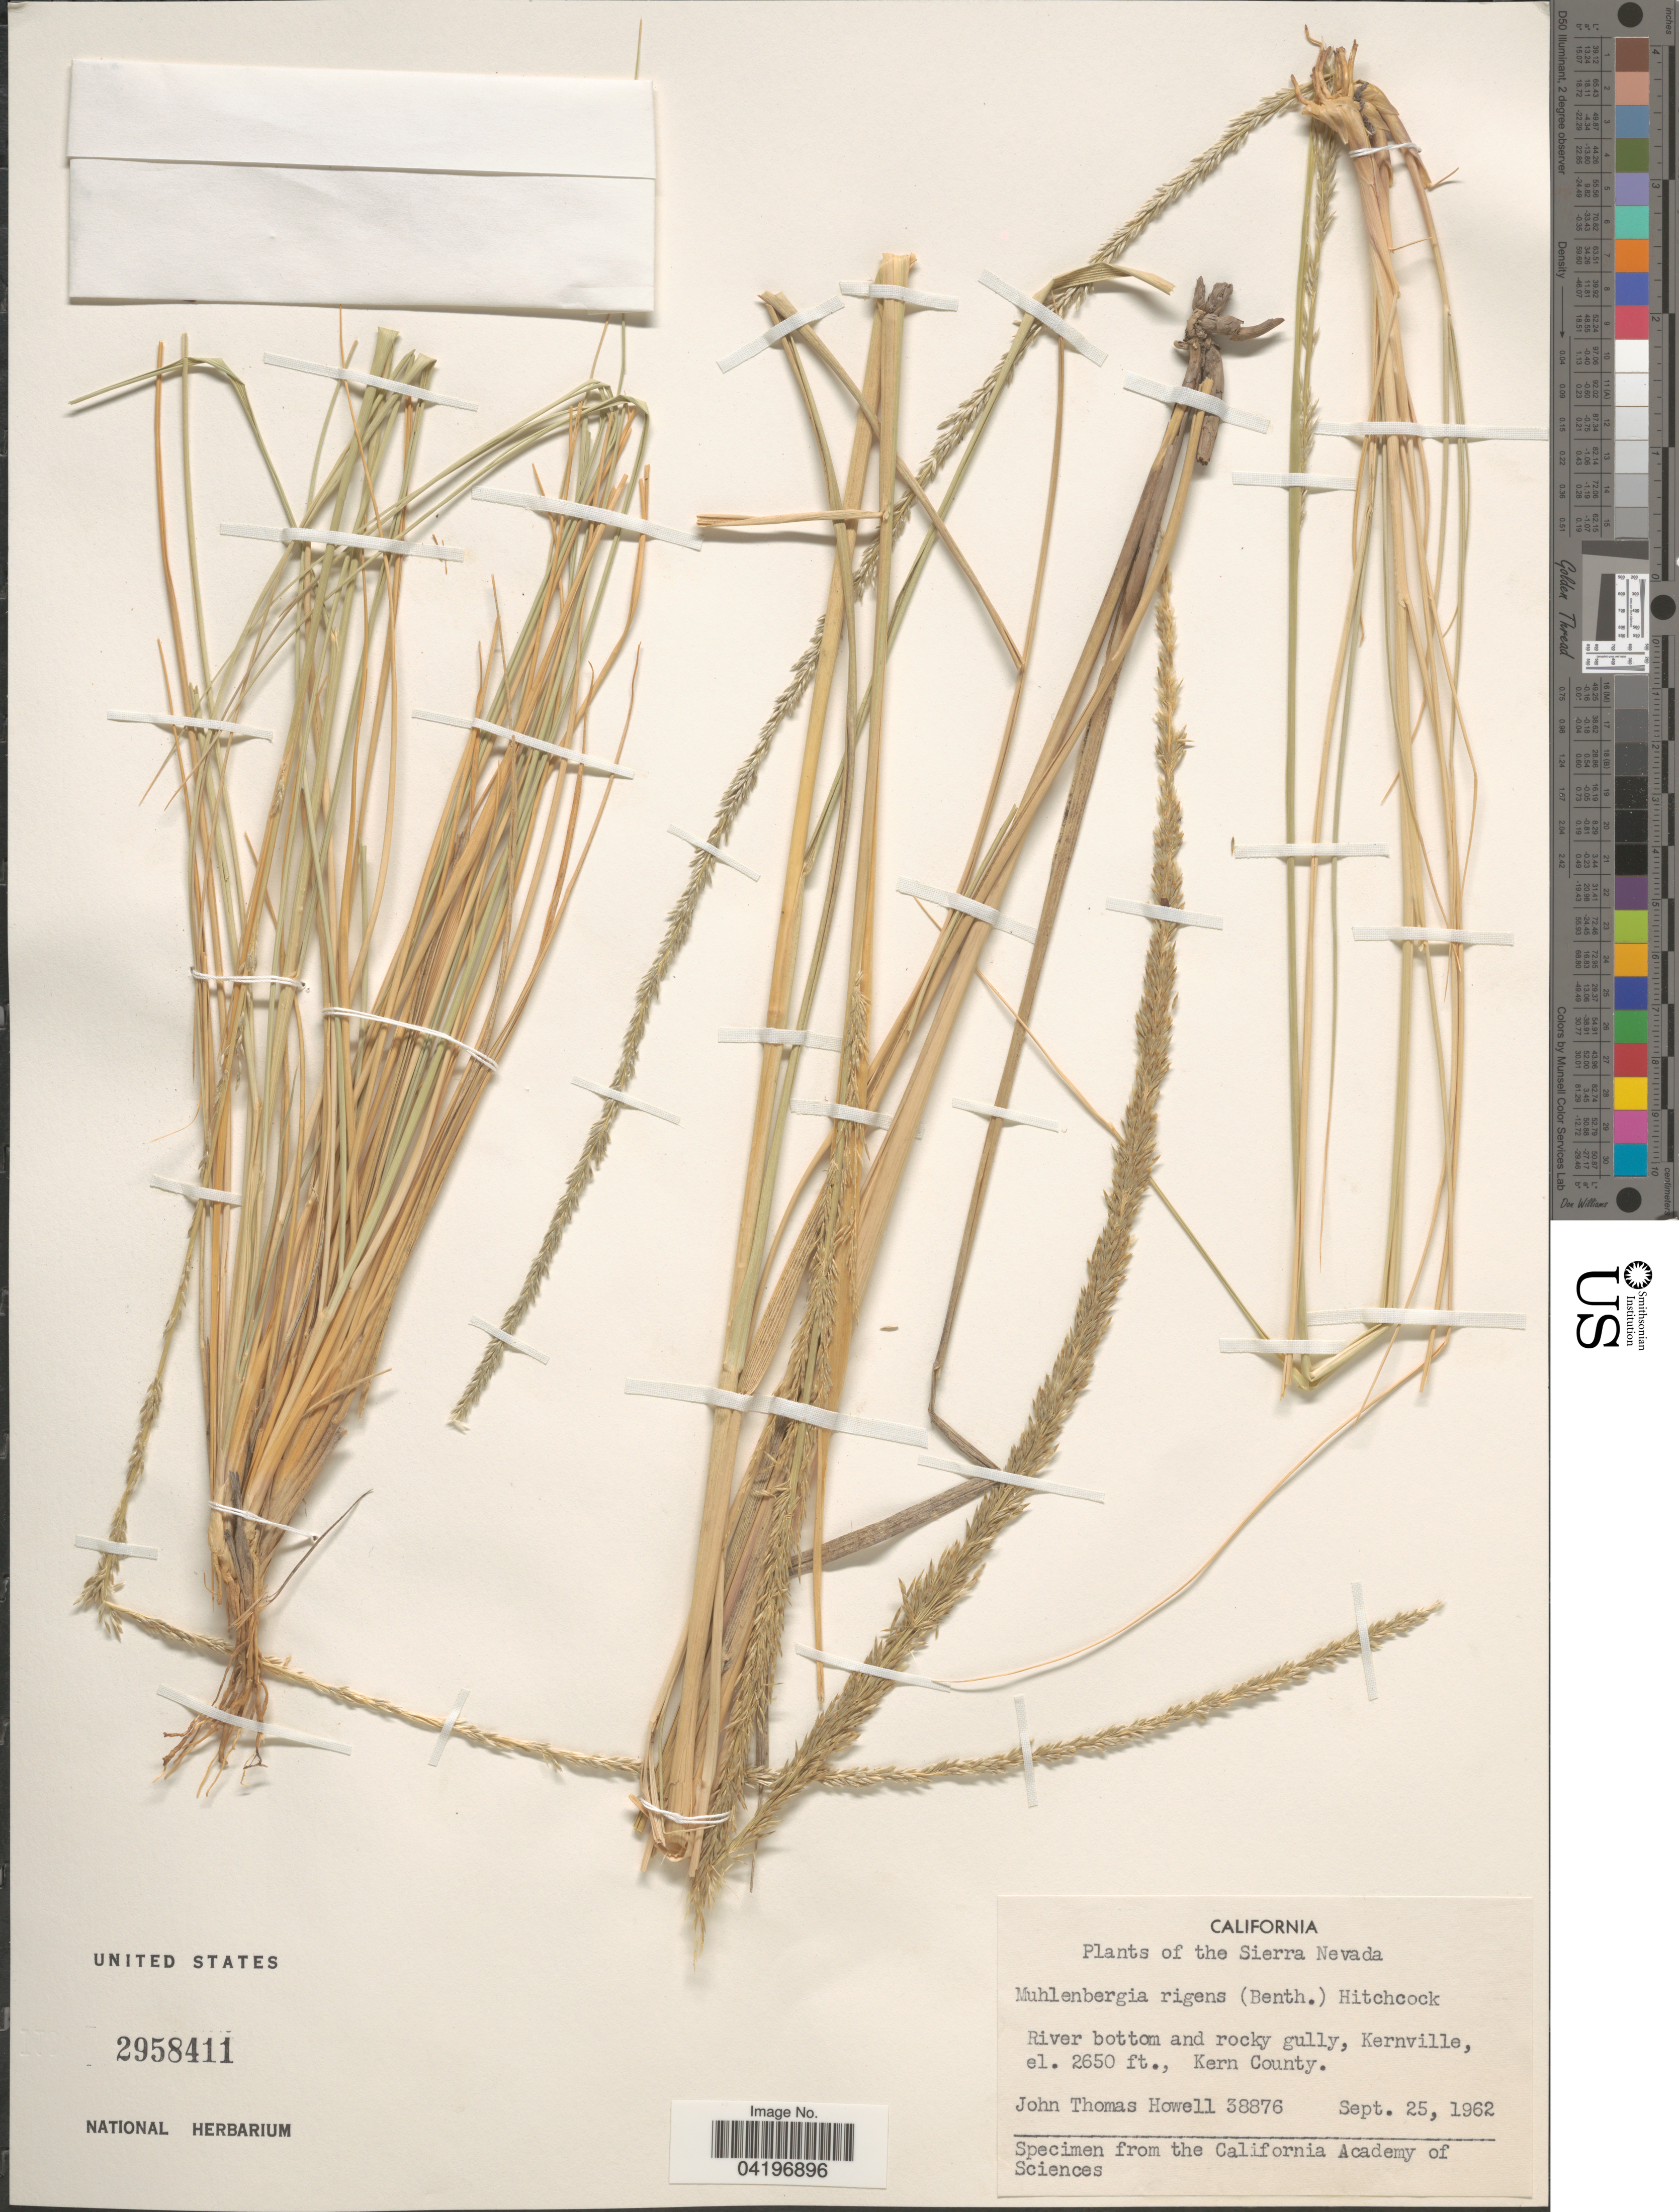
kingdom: Plantae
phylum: Tracheophyta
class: Liliopsida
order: Poales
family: Poaceae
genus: Muhlenbergia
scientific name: Muhlenbergia rigens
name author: (Benth.) Hitchc.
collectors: J. T. Howell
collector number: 38876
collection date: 1962-09-25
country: United States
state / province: California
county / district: Kern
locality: Sierra Nevada. Kernville, Kern County.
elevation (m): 808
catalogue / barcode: US 2958411